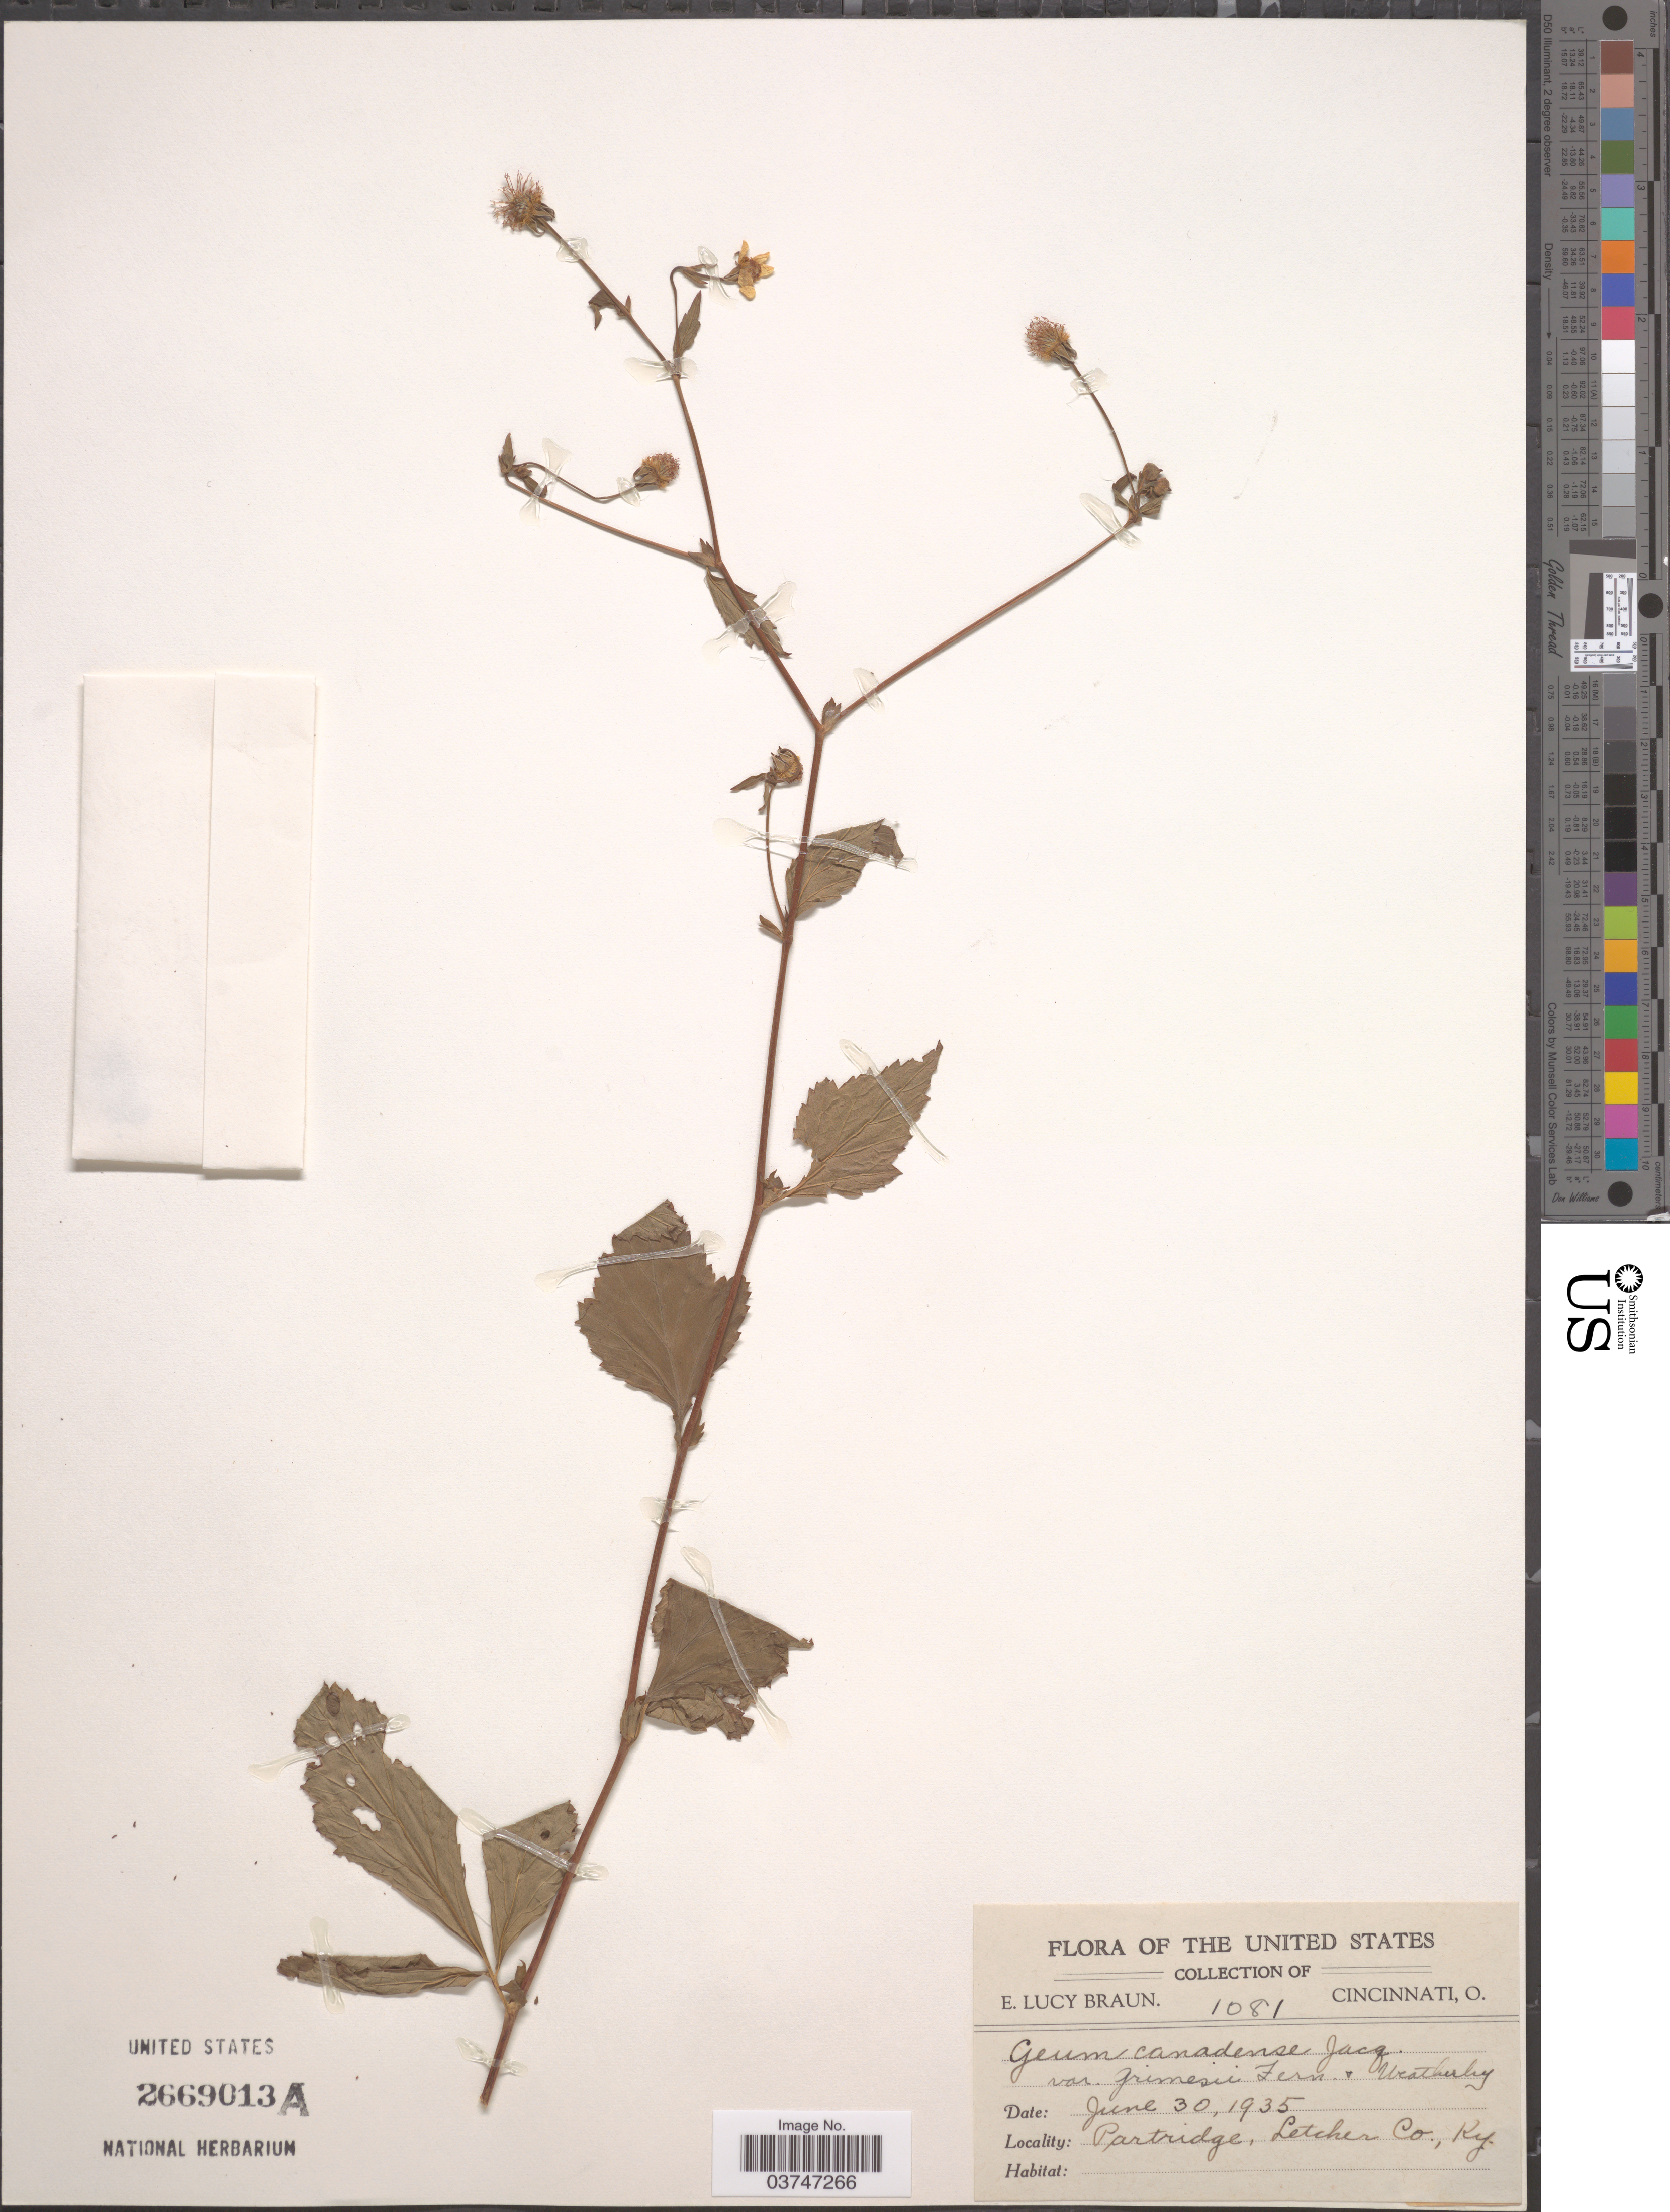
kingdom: Plantae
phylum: Tracheophyta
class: Magnoliopsida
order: Rosales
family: Rosaceae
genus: Geum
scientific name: Geum canadense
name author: Jacq.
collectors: E. L. Braun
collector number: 1081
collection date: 1935-06-30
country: United States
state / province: Kentucky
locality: Partridge, Letcher Co.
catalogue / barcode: US 2669013A